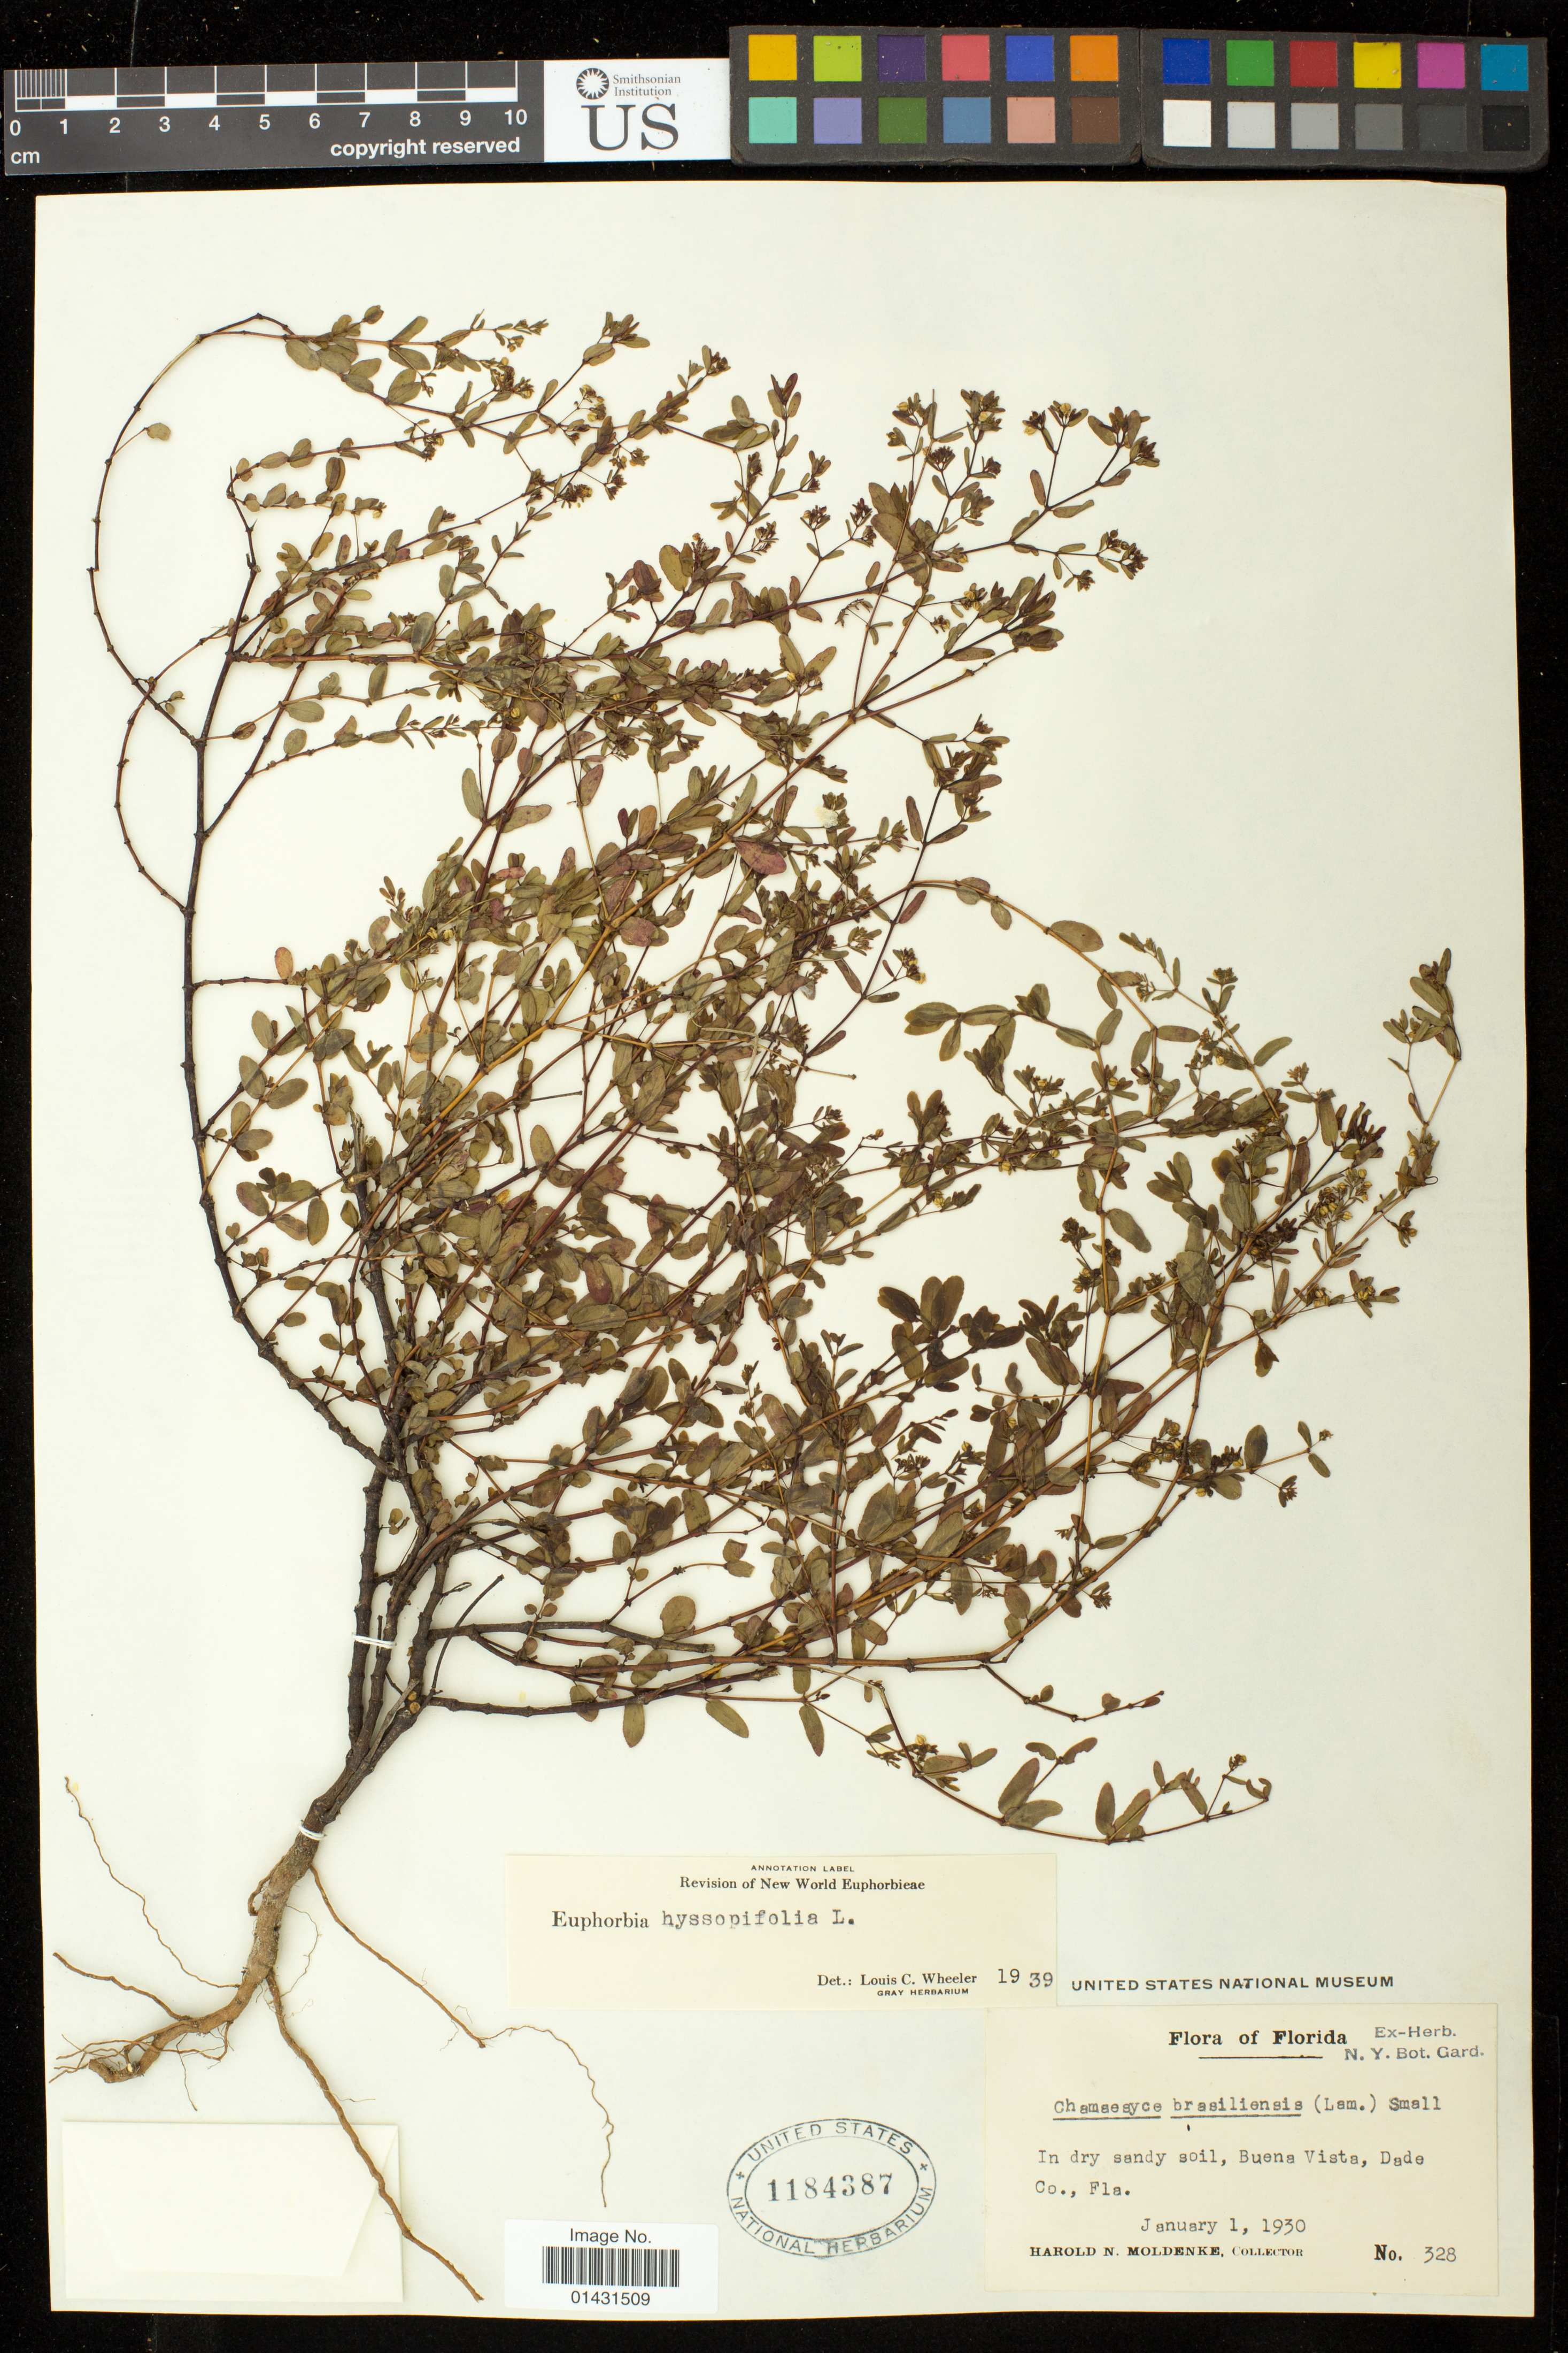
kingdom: Plantae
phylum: Tracheophyta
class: Magnoliopsida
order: Malpighiales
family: Euphorbiaceae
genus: Euphorbia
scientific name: Euphorbia hyssopifolia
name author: L.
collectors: H. N. Moldenke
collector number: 328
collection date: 1930-01-01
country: United States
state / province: Florida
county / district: Miami-Dade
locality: Buena Vista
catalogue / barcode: US 1184387